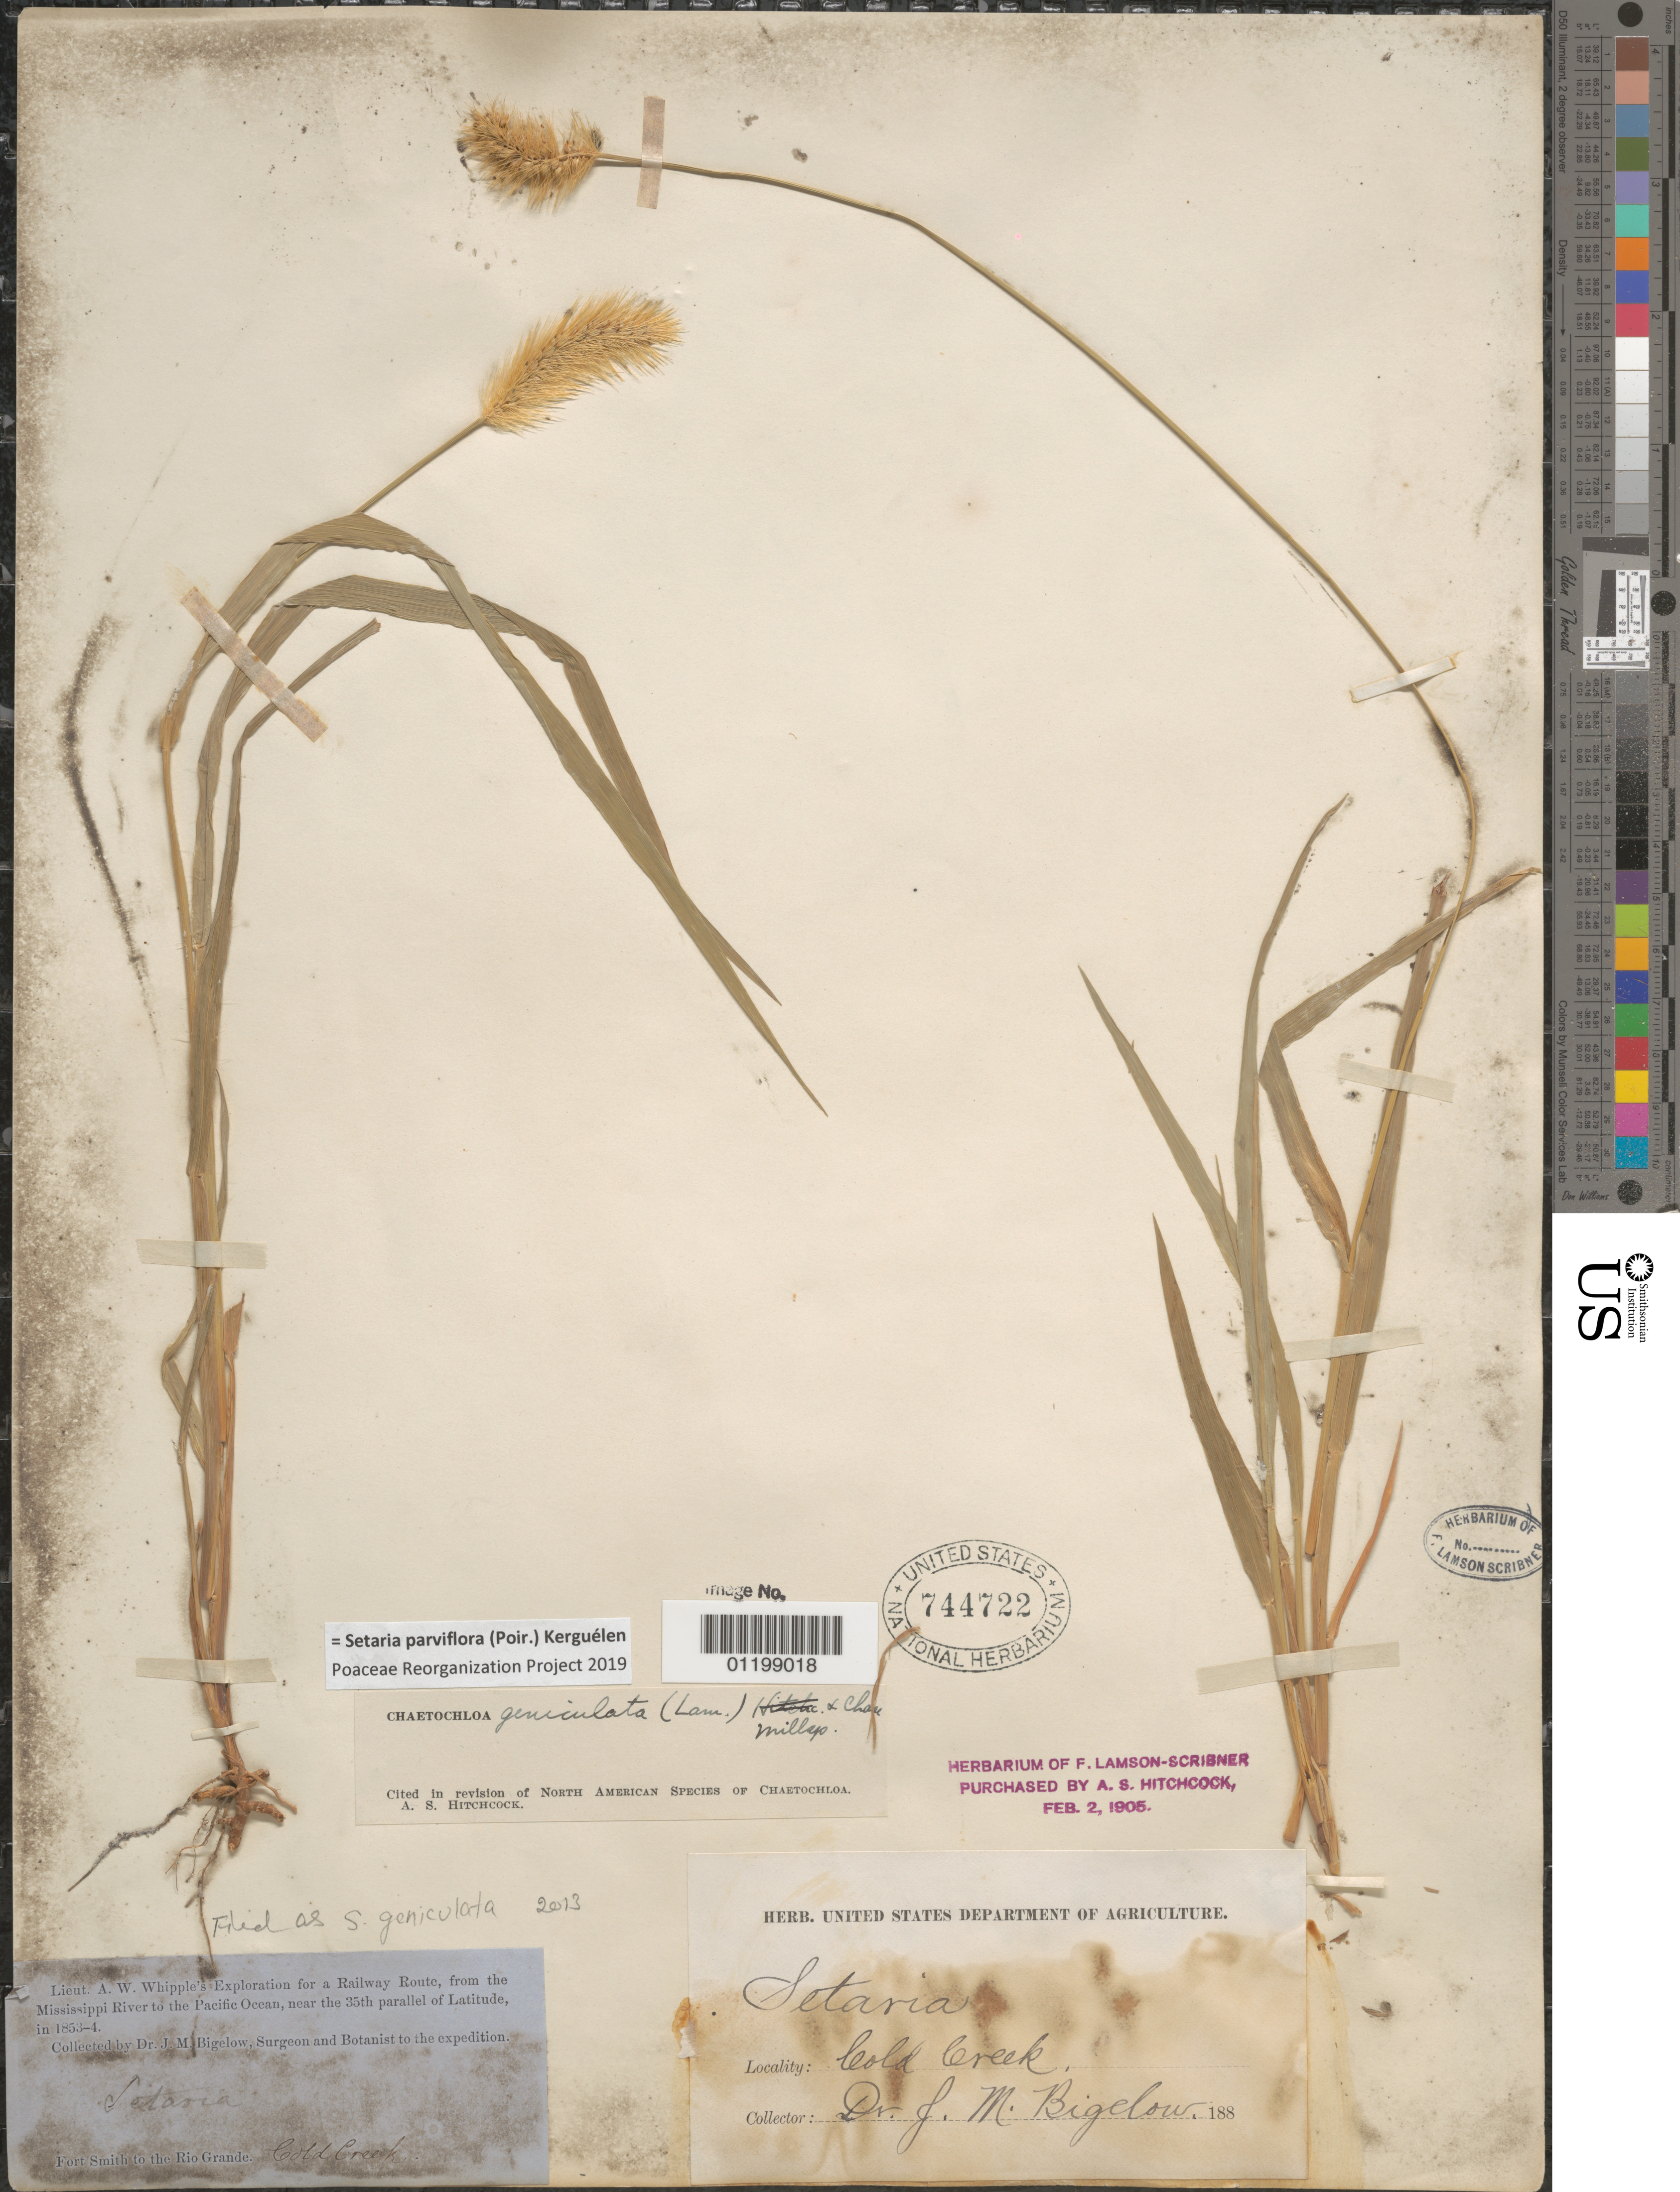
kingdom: Plantae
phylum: Tracheophyta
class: Liliopsida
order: Poales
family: Poaceae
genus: Setaria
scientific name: Setaria geniculata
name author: (Lam.) P. Beauv.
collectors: J. M. Bigelow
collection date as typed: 18--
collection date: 1853/1854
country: United States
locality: Fort Smith to the Rio Grande, Cold Creek.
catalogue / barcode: US 744722